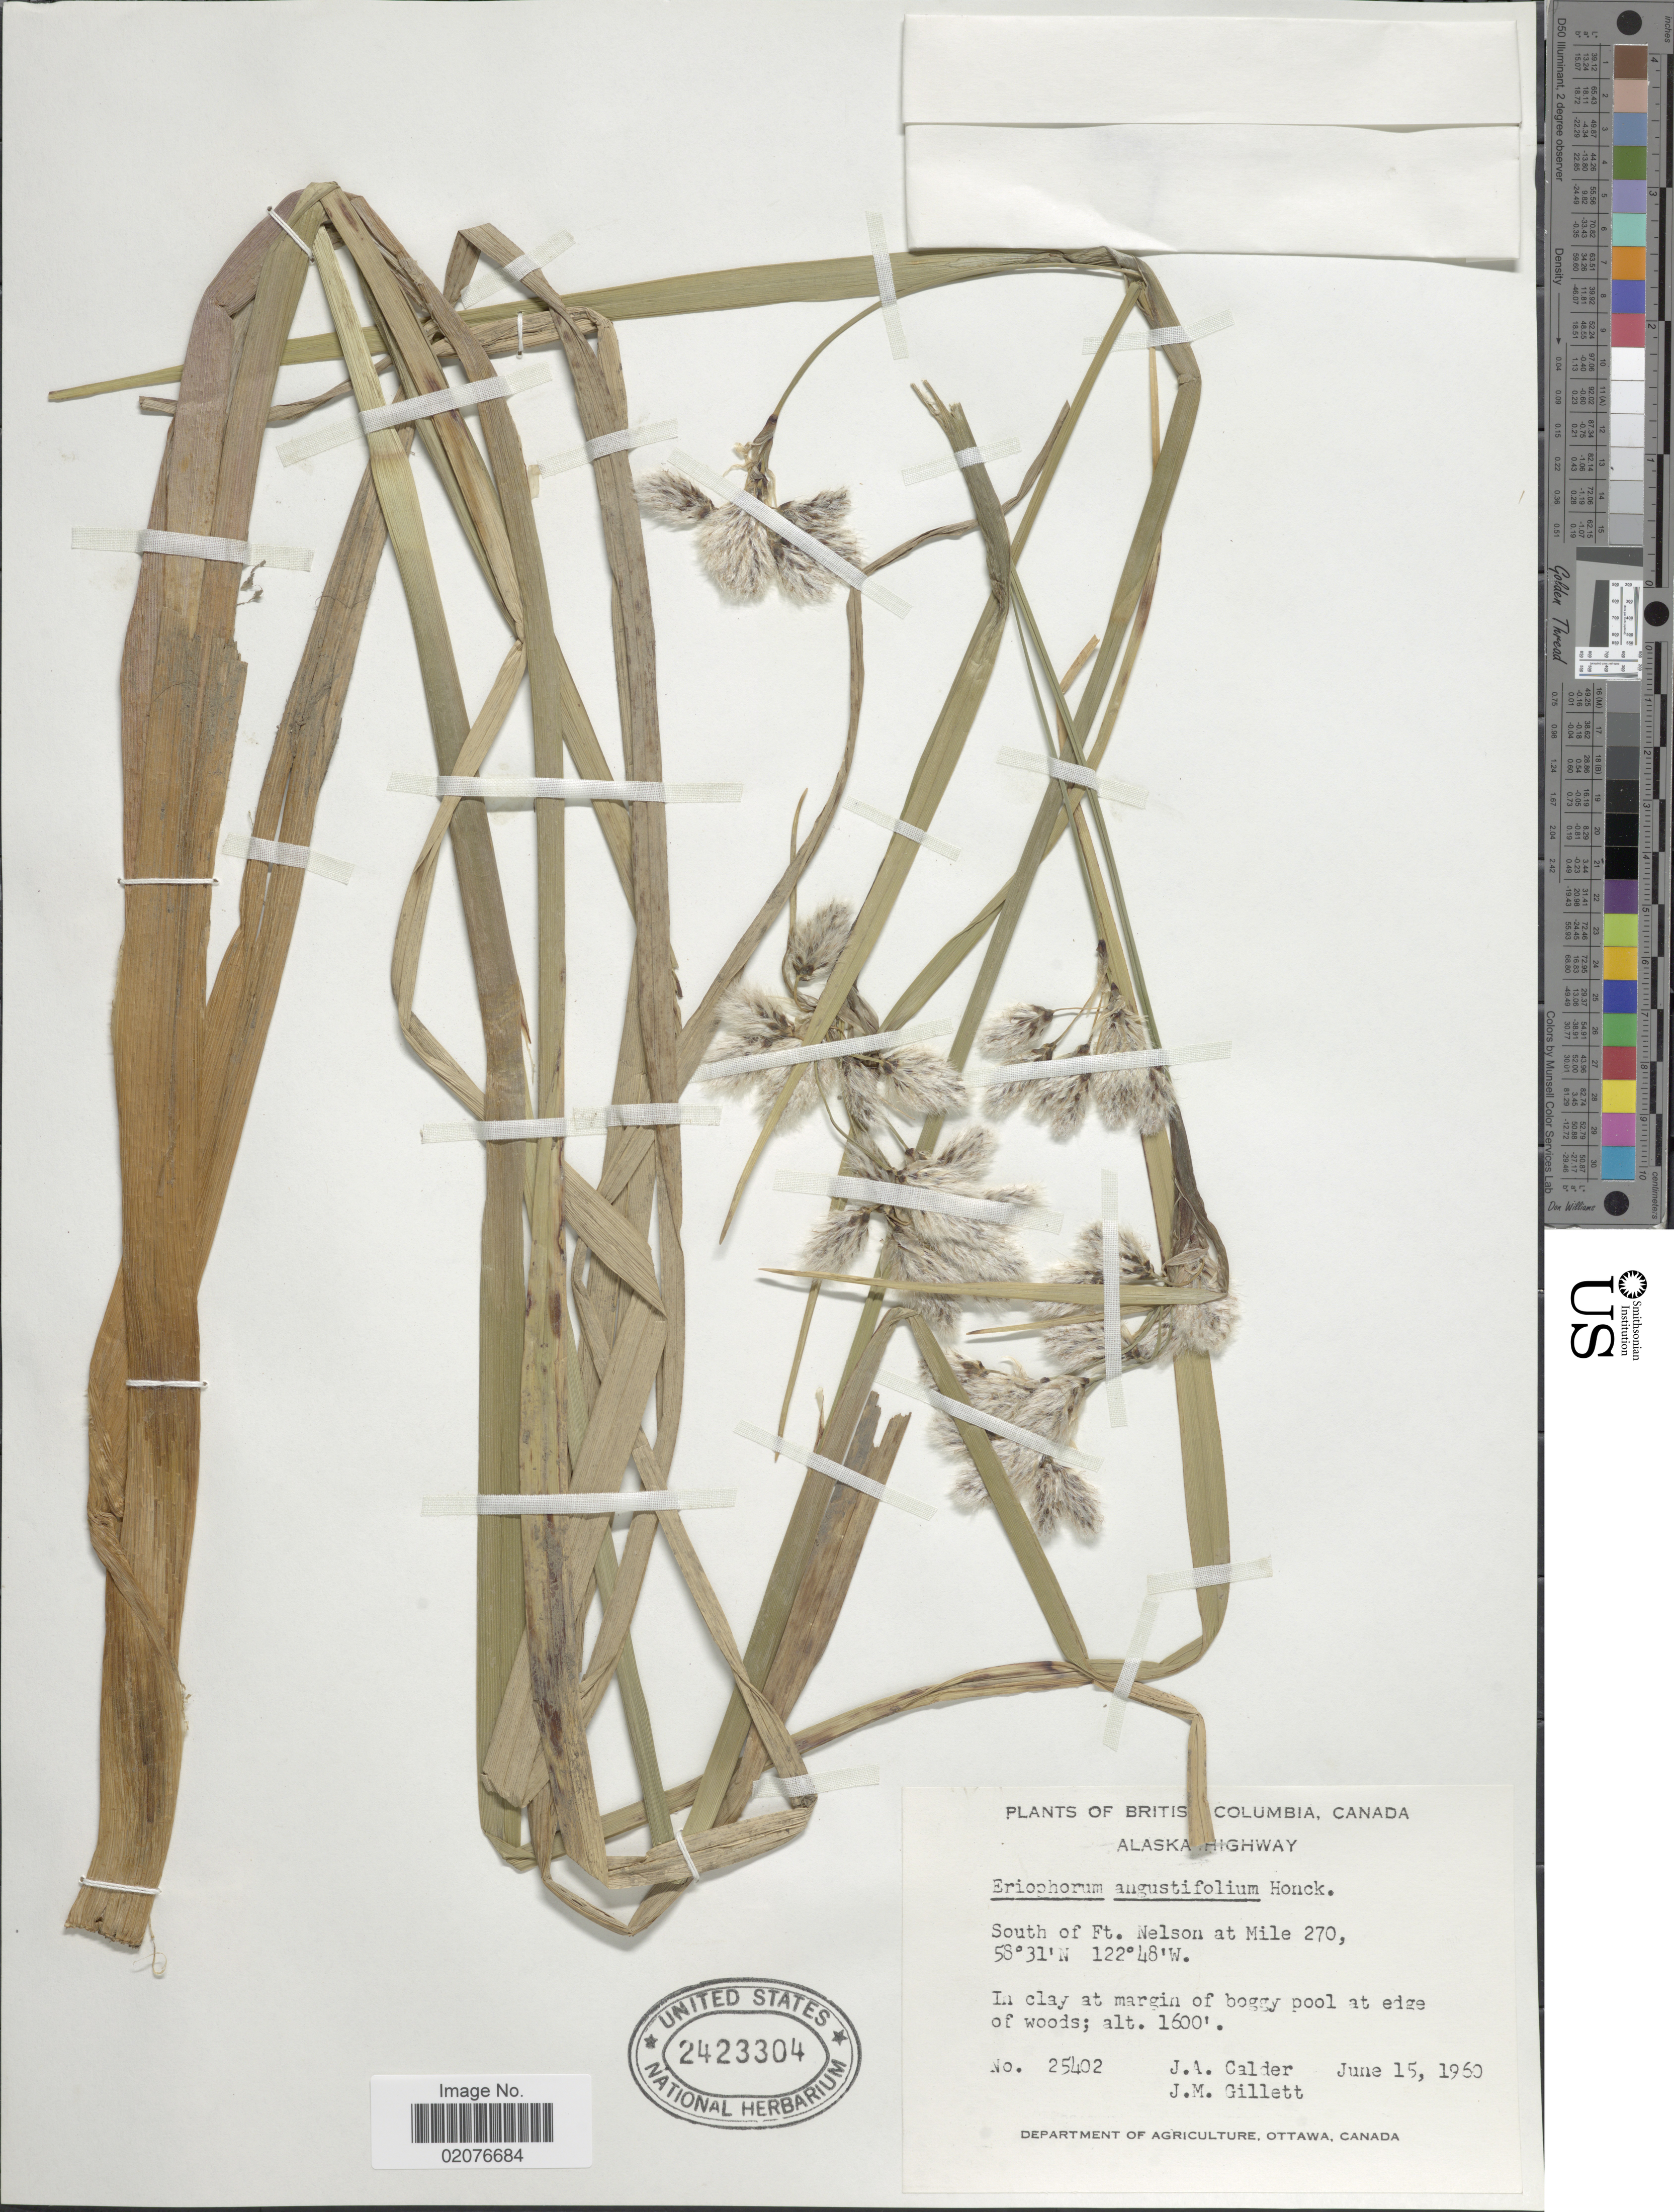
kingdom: Plantae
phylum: Tracheophyta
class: Liliopsida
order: Poales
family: Cyperaceae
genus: Eriophorum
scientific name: Eriophorum angustifolium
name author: Honck.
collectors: J. A. Calder & J. M. Gillett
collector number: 25402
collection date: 1960-06-15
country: Canada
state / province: British Columbia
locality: Alaska Highway, South of Ft Nelson at Mile 270, In clay at margin of boggy pool at edge of woods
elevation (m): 488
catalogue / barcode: US 2423304